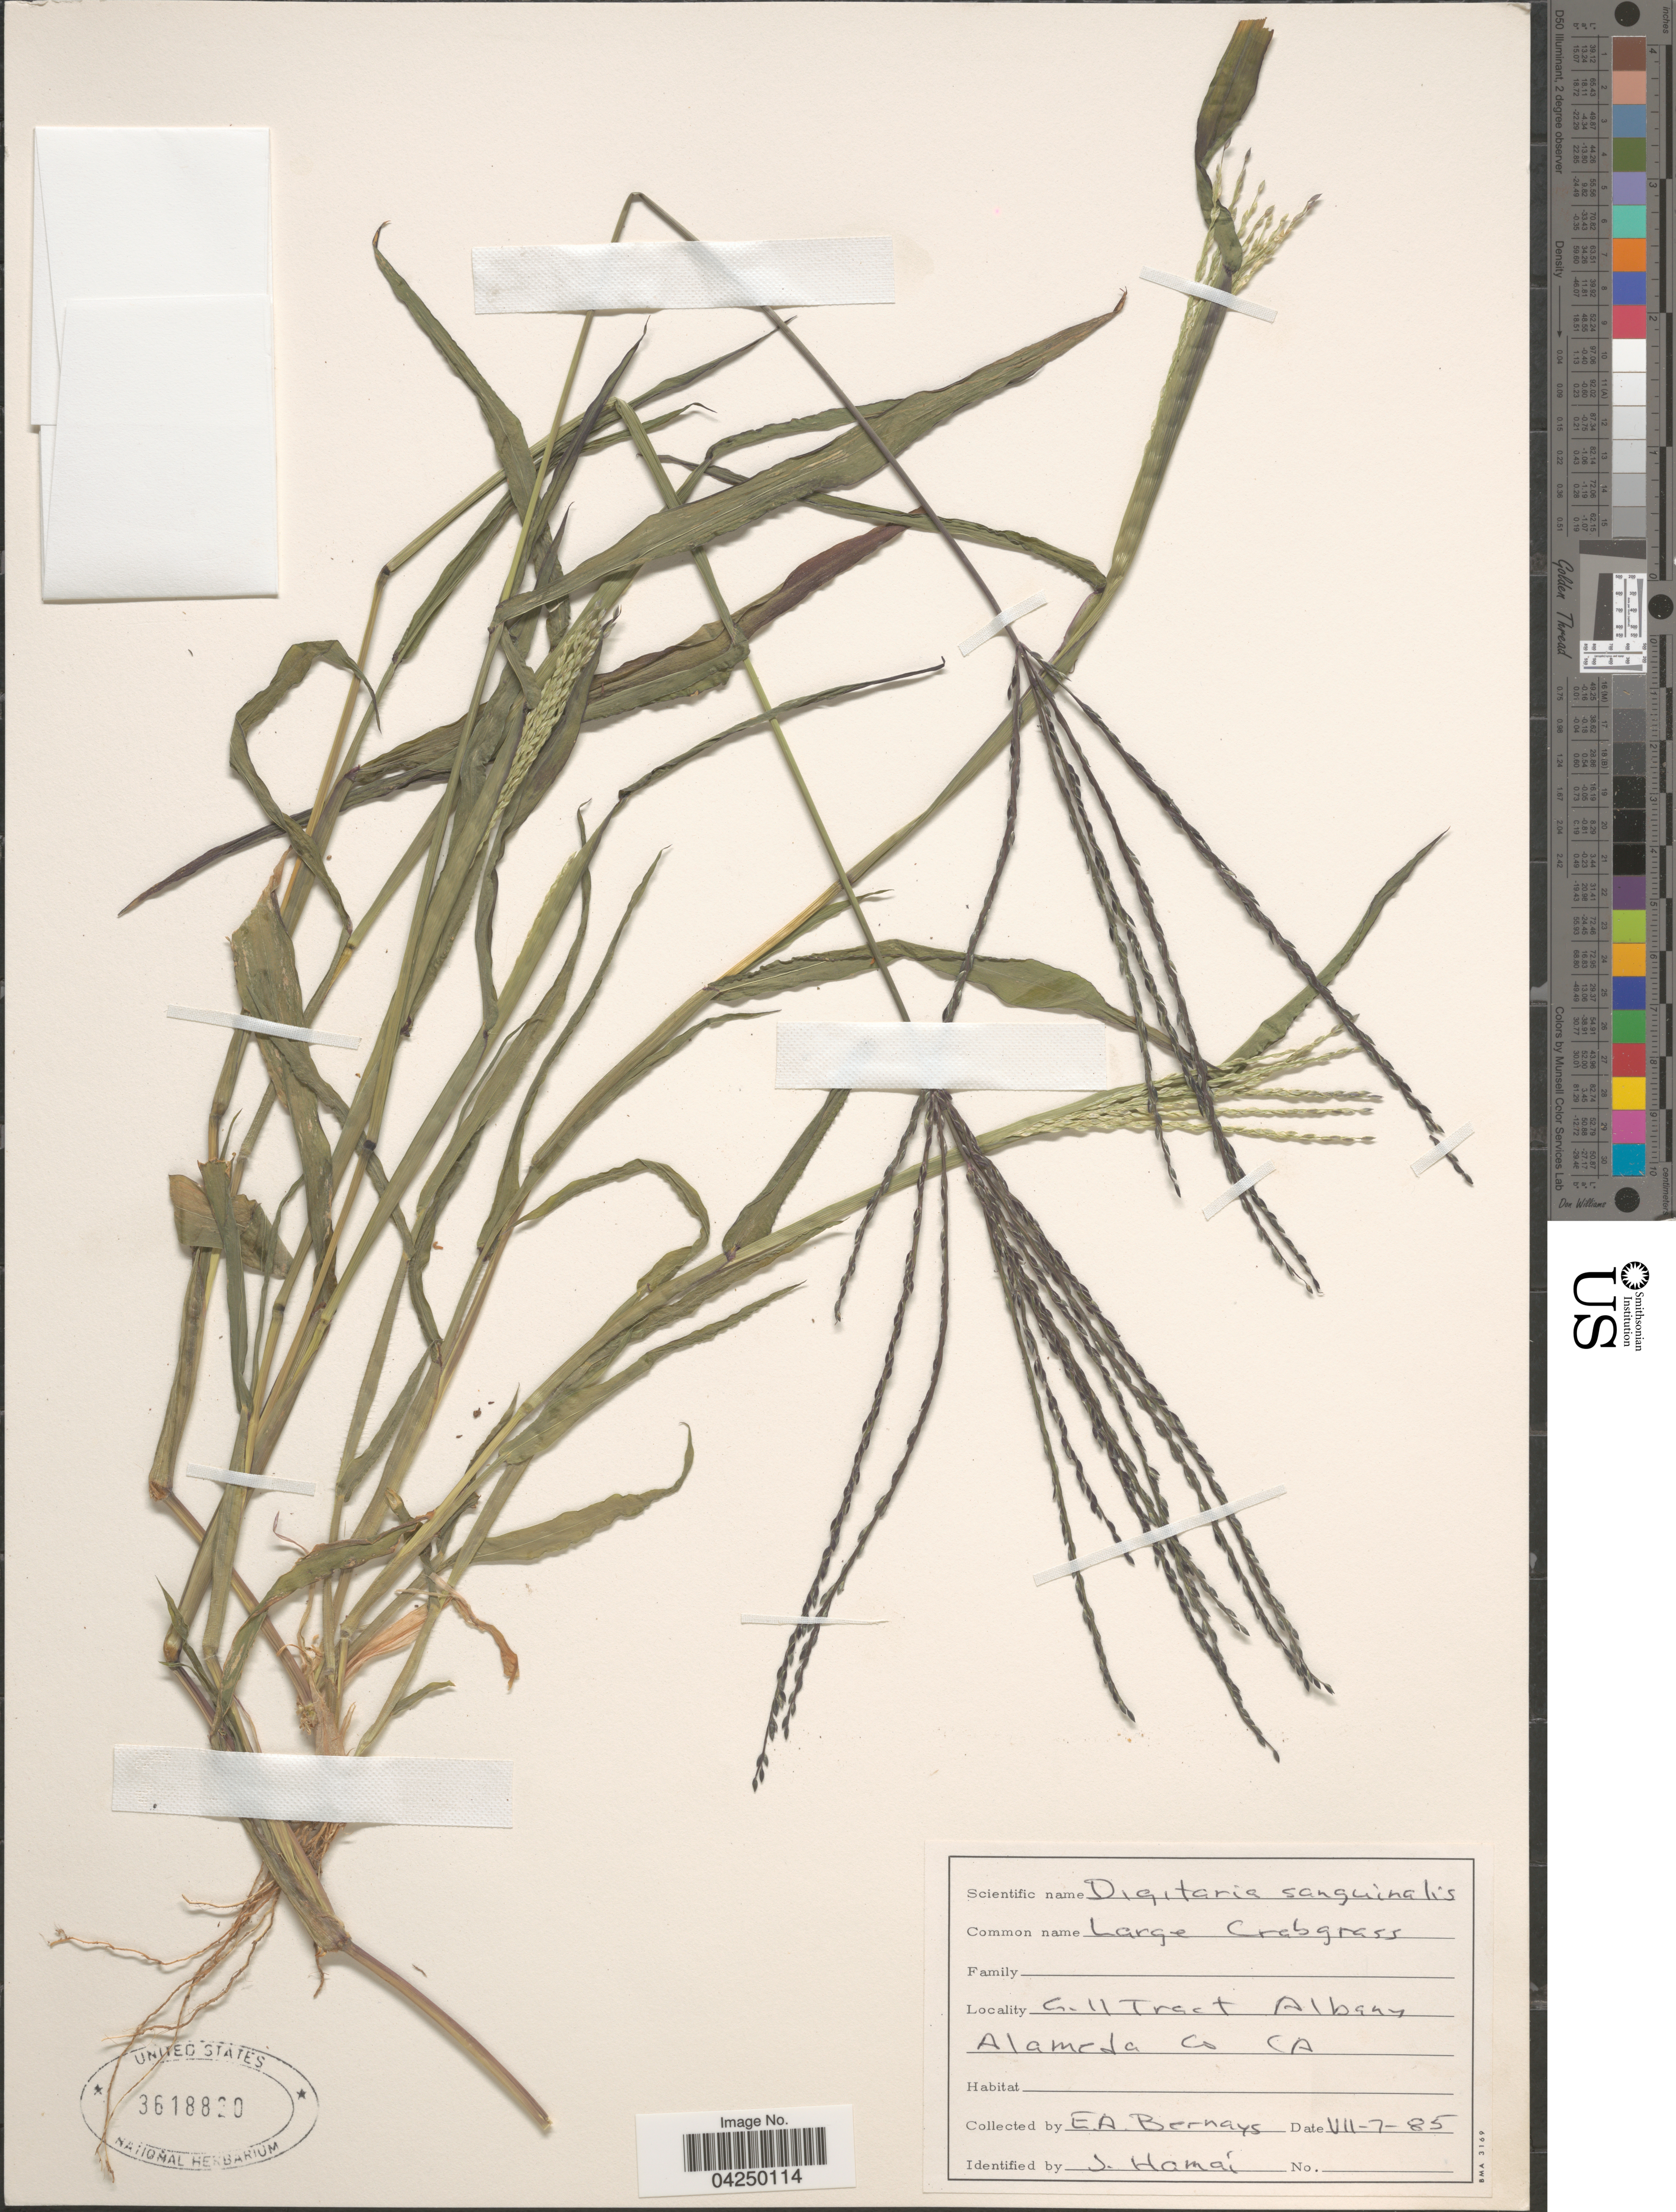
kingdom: Plantae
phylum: Tracheophyta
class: Liliopsida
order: Poales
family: Poaceae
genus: Digitaria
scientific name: Digitaria sanguinalis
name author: (L.) Scop.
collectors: E. Bernays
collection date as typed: Transcribed d/m/y: 7/7/85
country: United States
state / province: California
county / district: Alameda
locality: Gill Tract Albany. Alameda Co.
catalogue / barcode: US 3618820